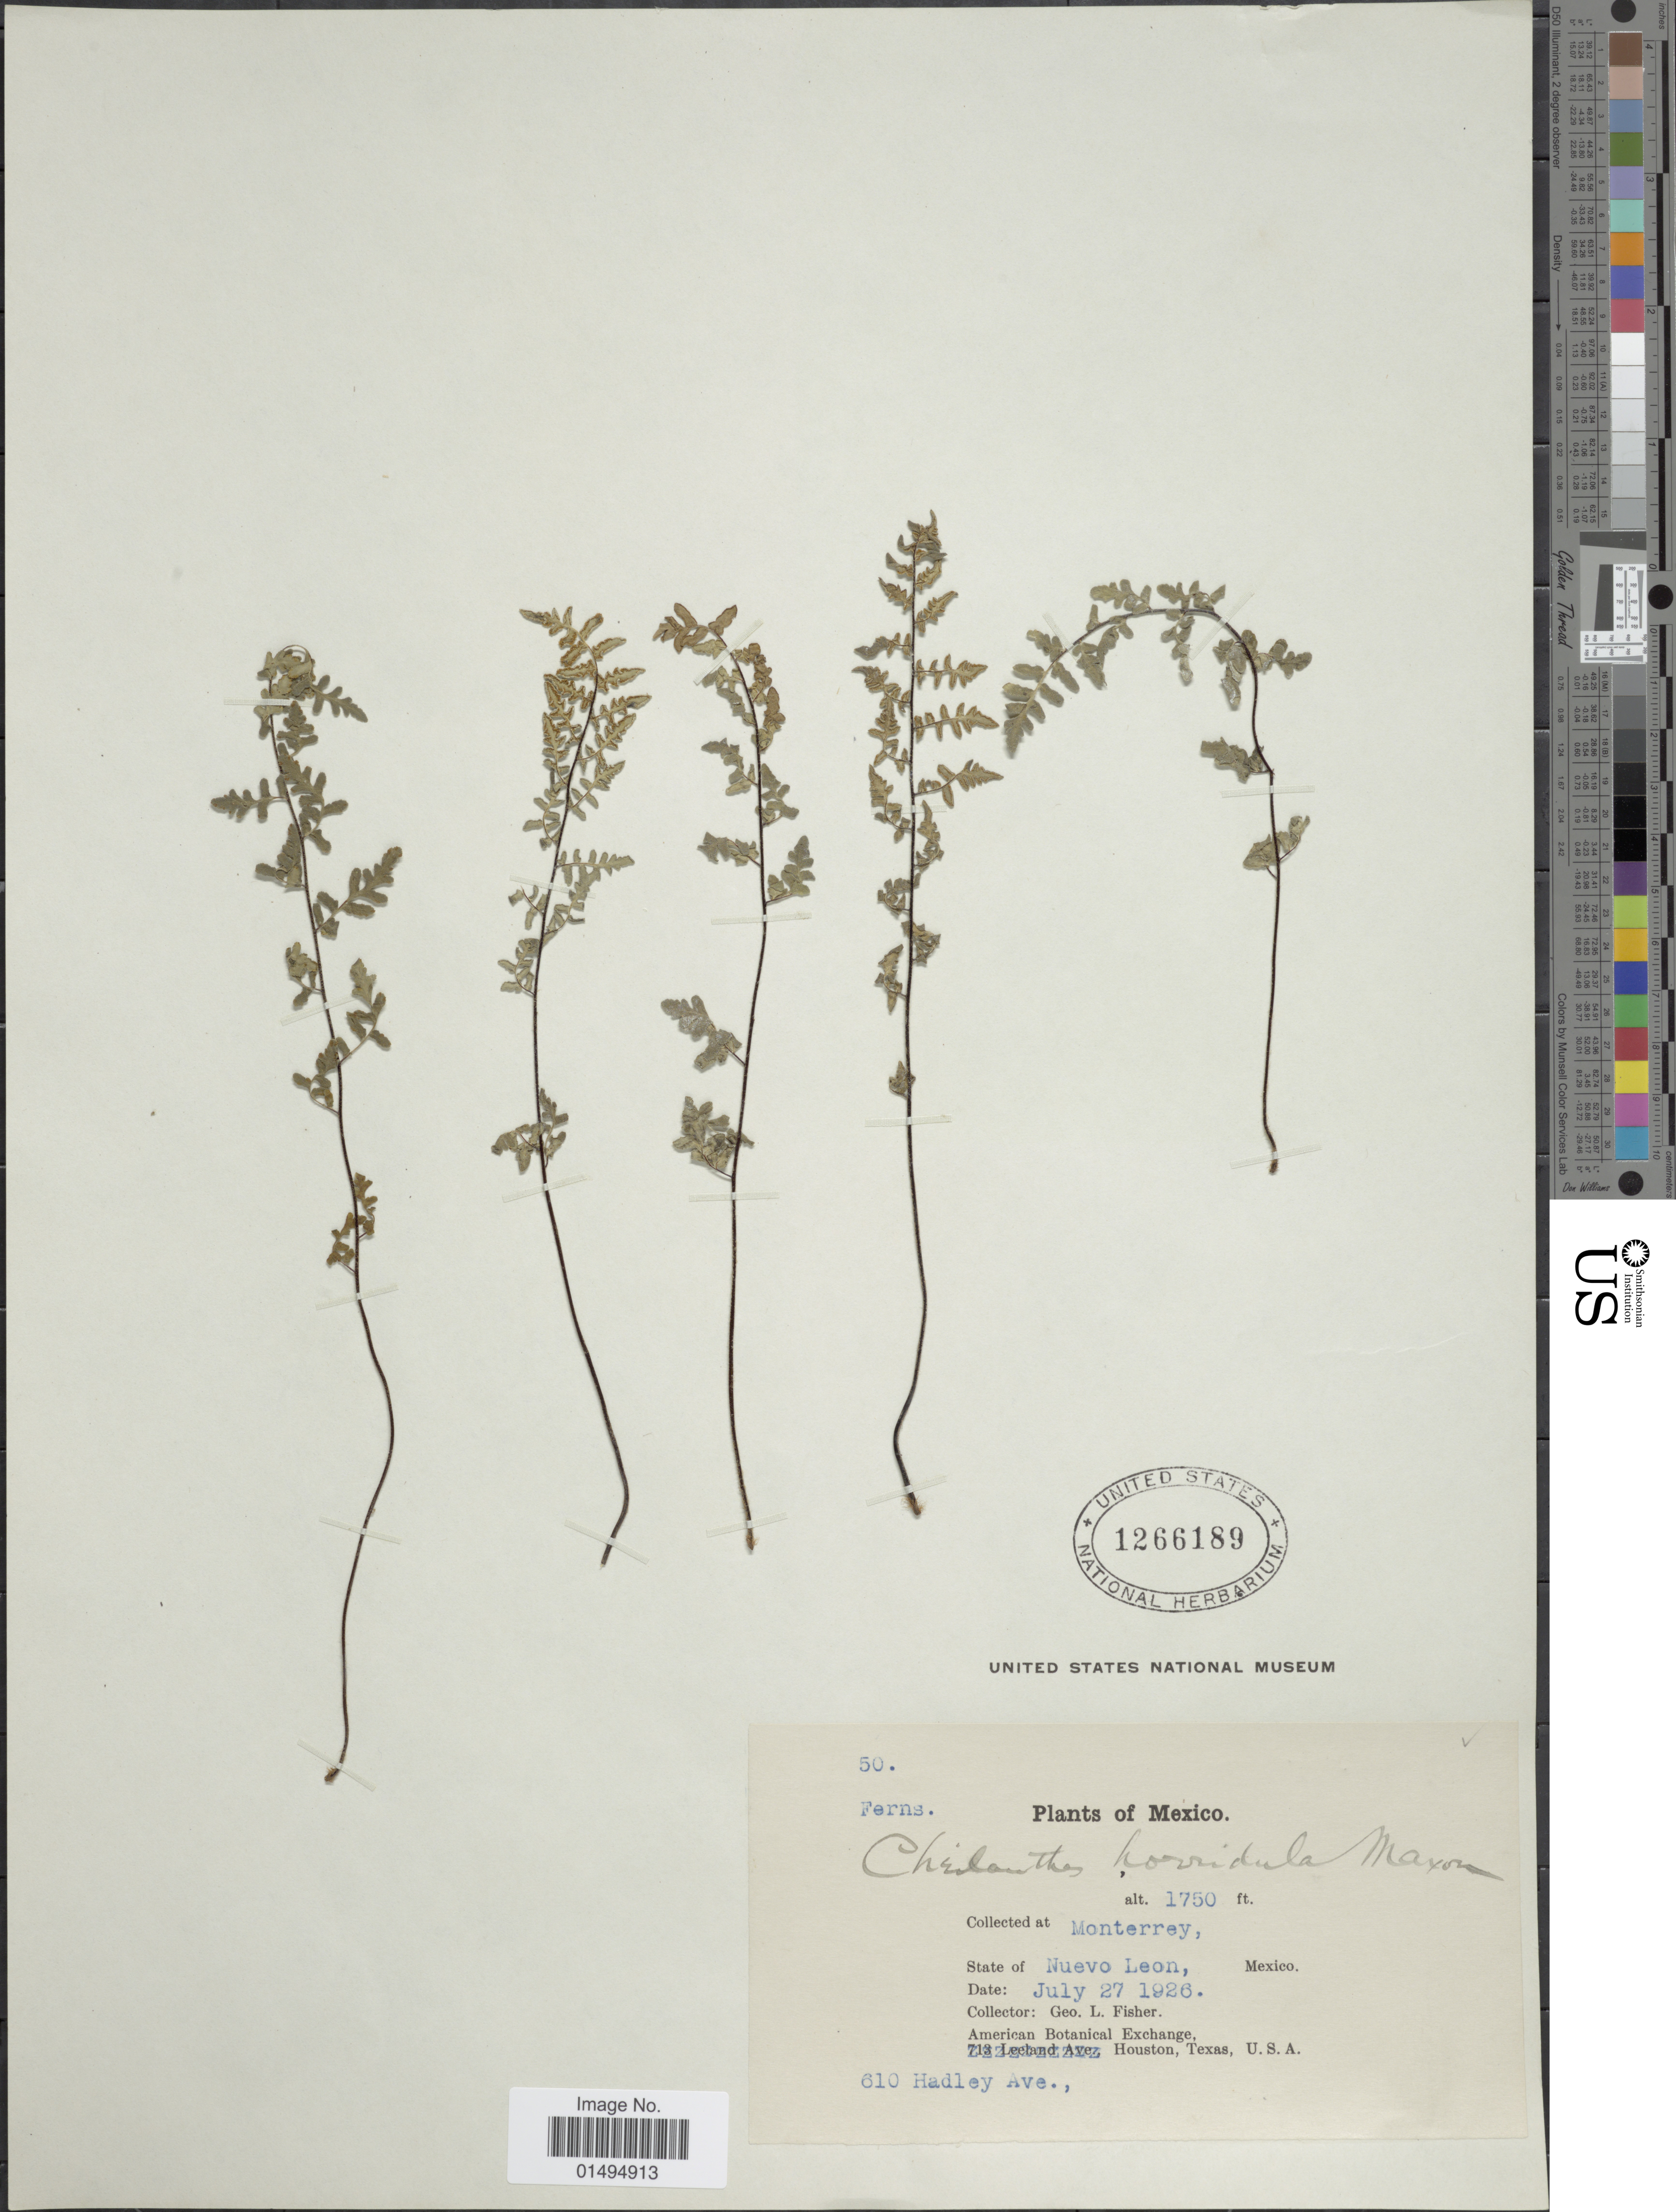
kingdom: Plantae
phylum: Tracheophyta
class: Polypodiopsida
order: Polypodiales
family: Pteridaceae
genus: Myriopteris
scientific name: Myriopteris scabra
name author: (C. Chr.) Grusz & Windham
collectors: G. L. Fisher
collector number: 50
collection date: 1926-07-27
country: Mexico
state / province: Nuevo León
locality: State of Nuevo Leon, Monterrey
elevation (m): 533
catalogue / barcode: US 1266189